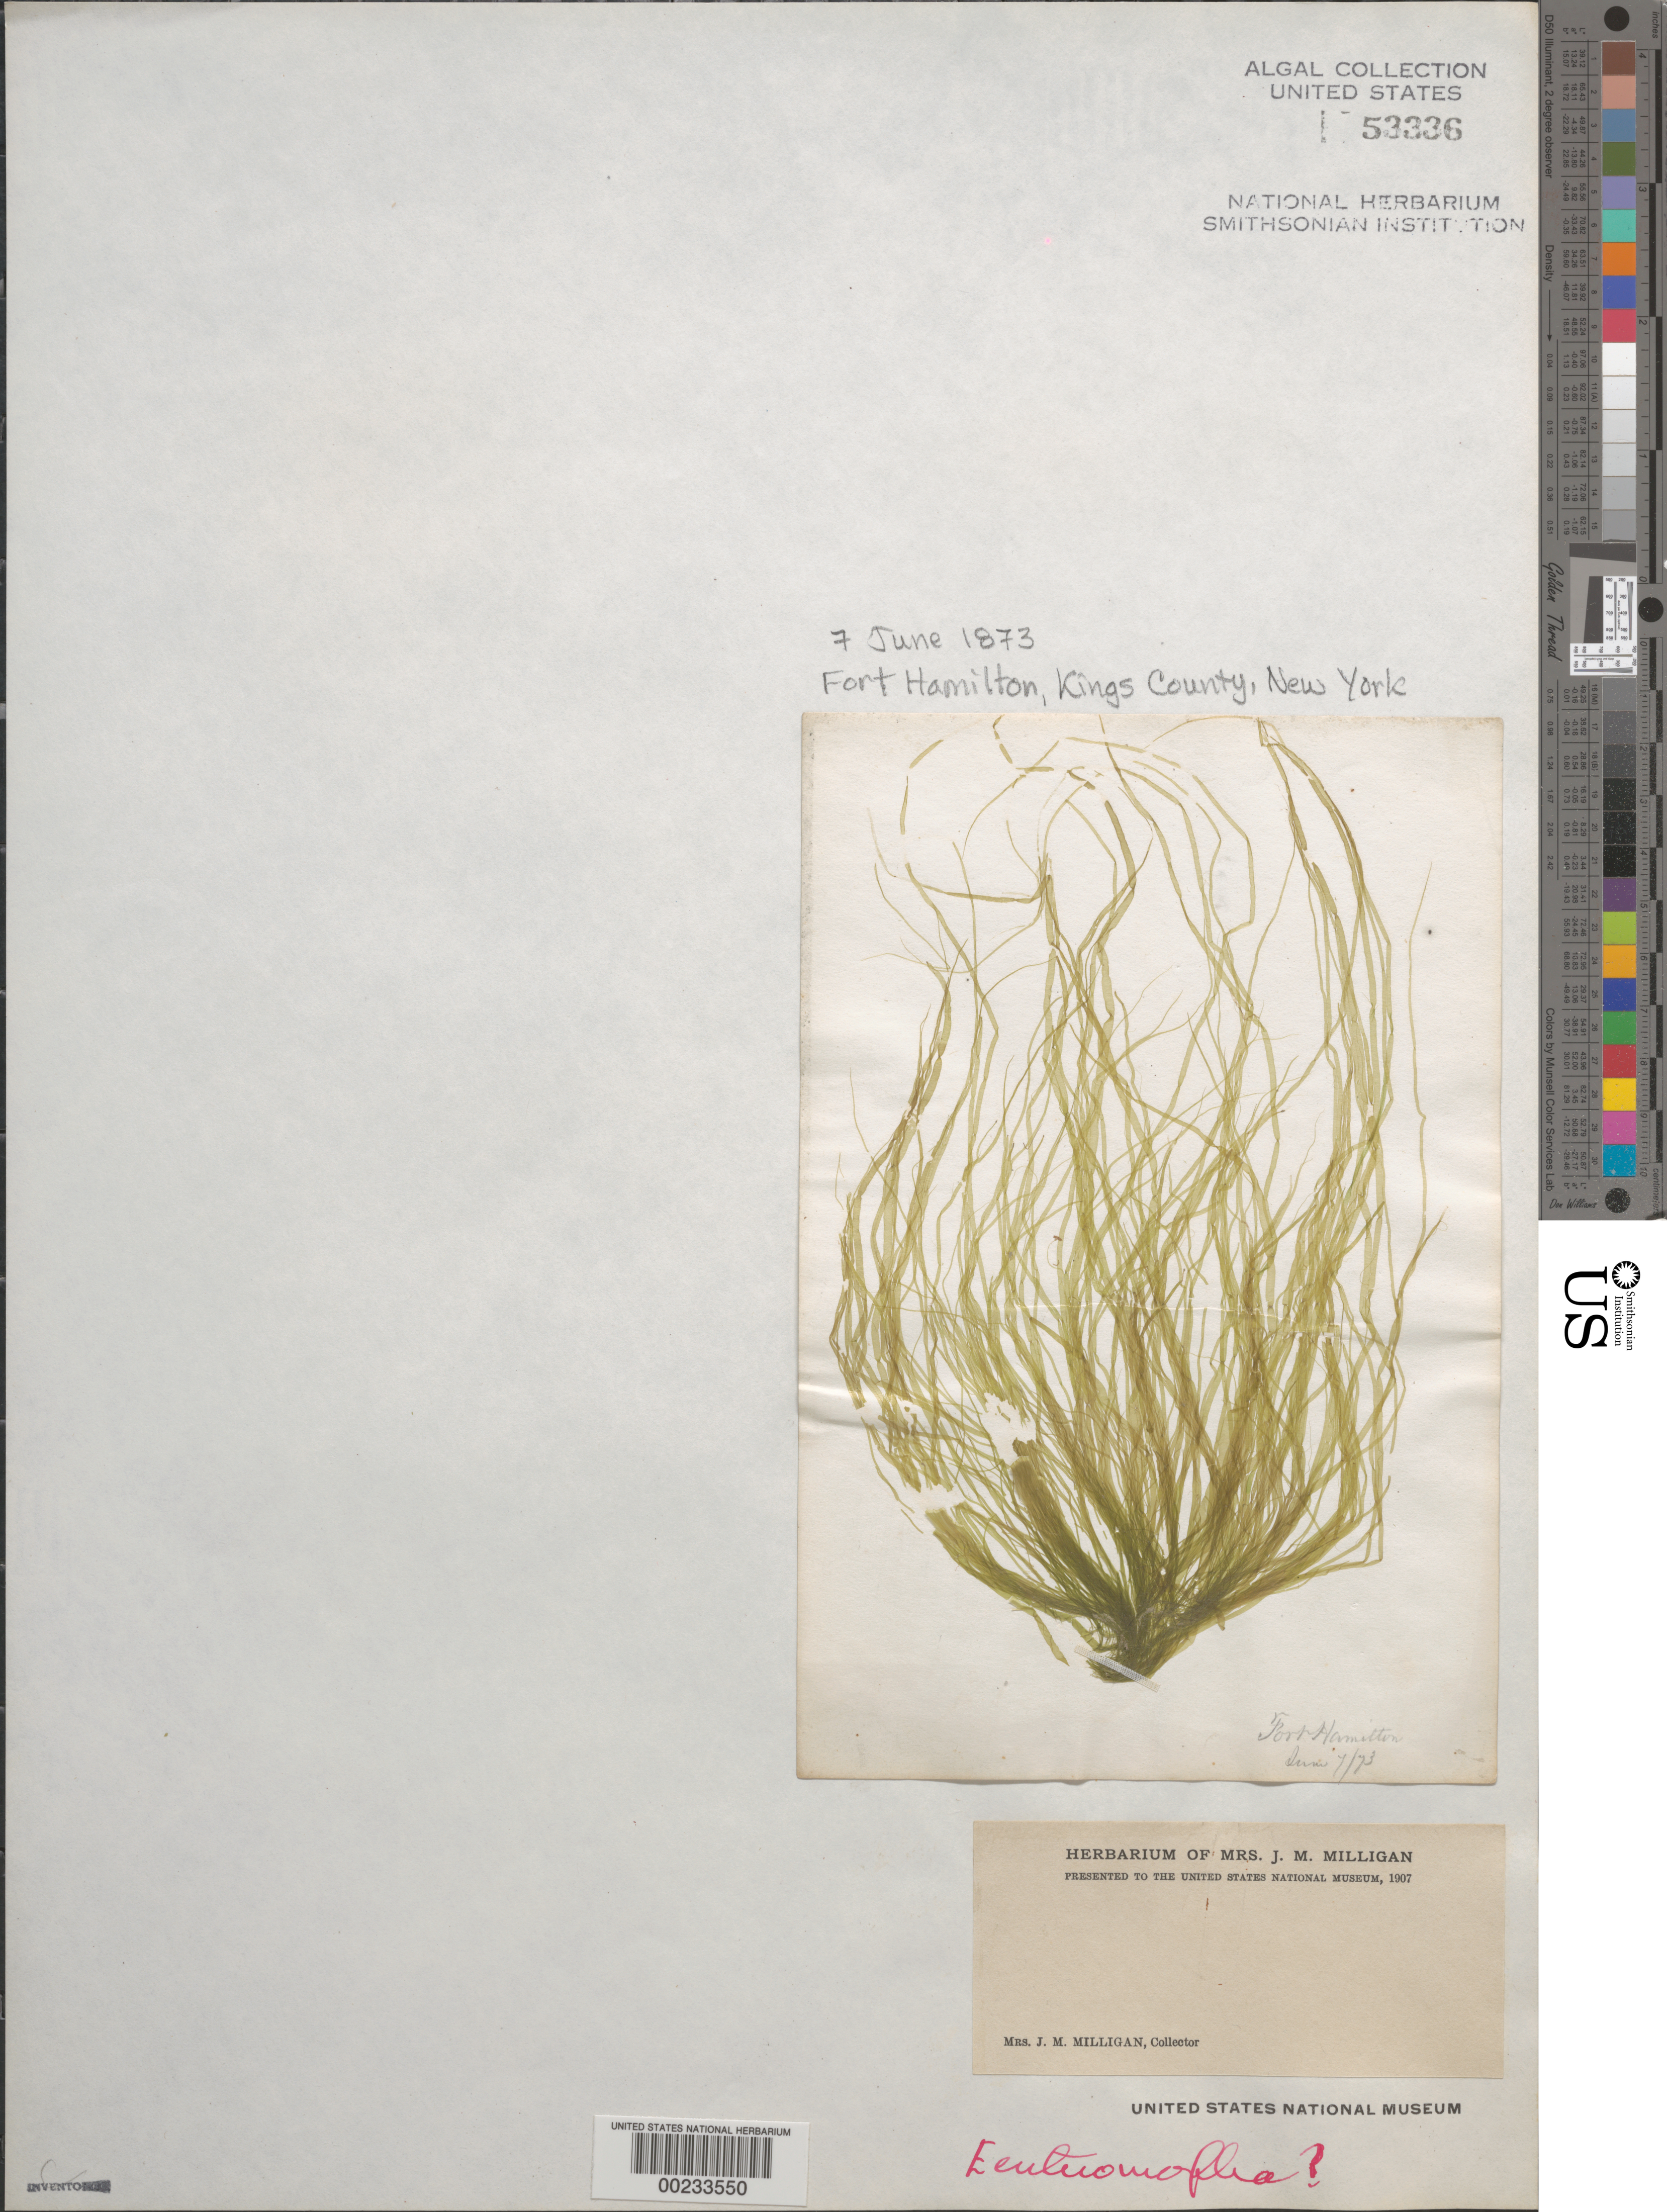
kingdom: Plantae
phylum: Chlorophyta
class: Ulvophyceae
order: Ulvales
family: Ulvaceae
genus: Ulva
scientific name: Ulva sp.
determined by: Algae name updating Project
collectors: Milligan, --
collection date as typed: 07 Jun 1873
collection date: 1873-06-07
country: United States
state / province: New York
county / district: Kings County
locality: Fort Hamilton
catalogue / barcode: US 53336